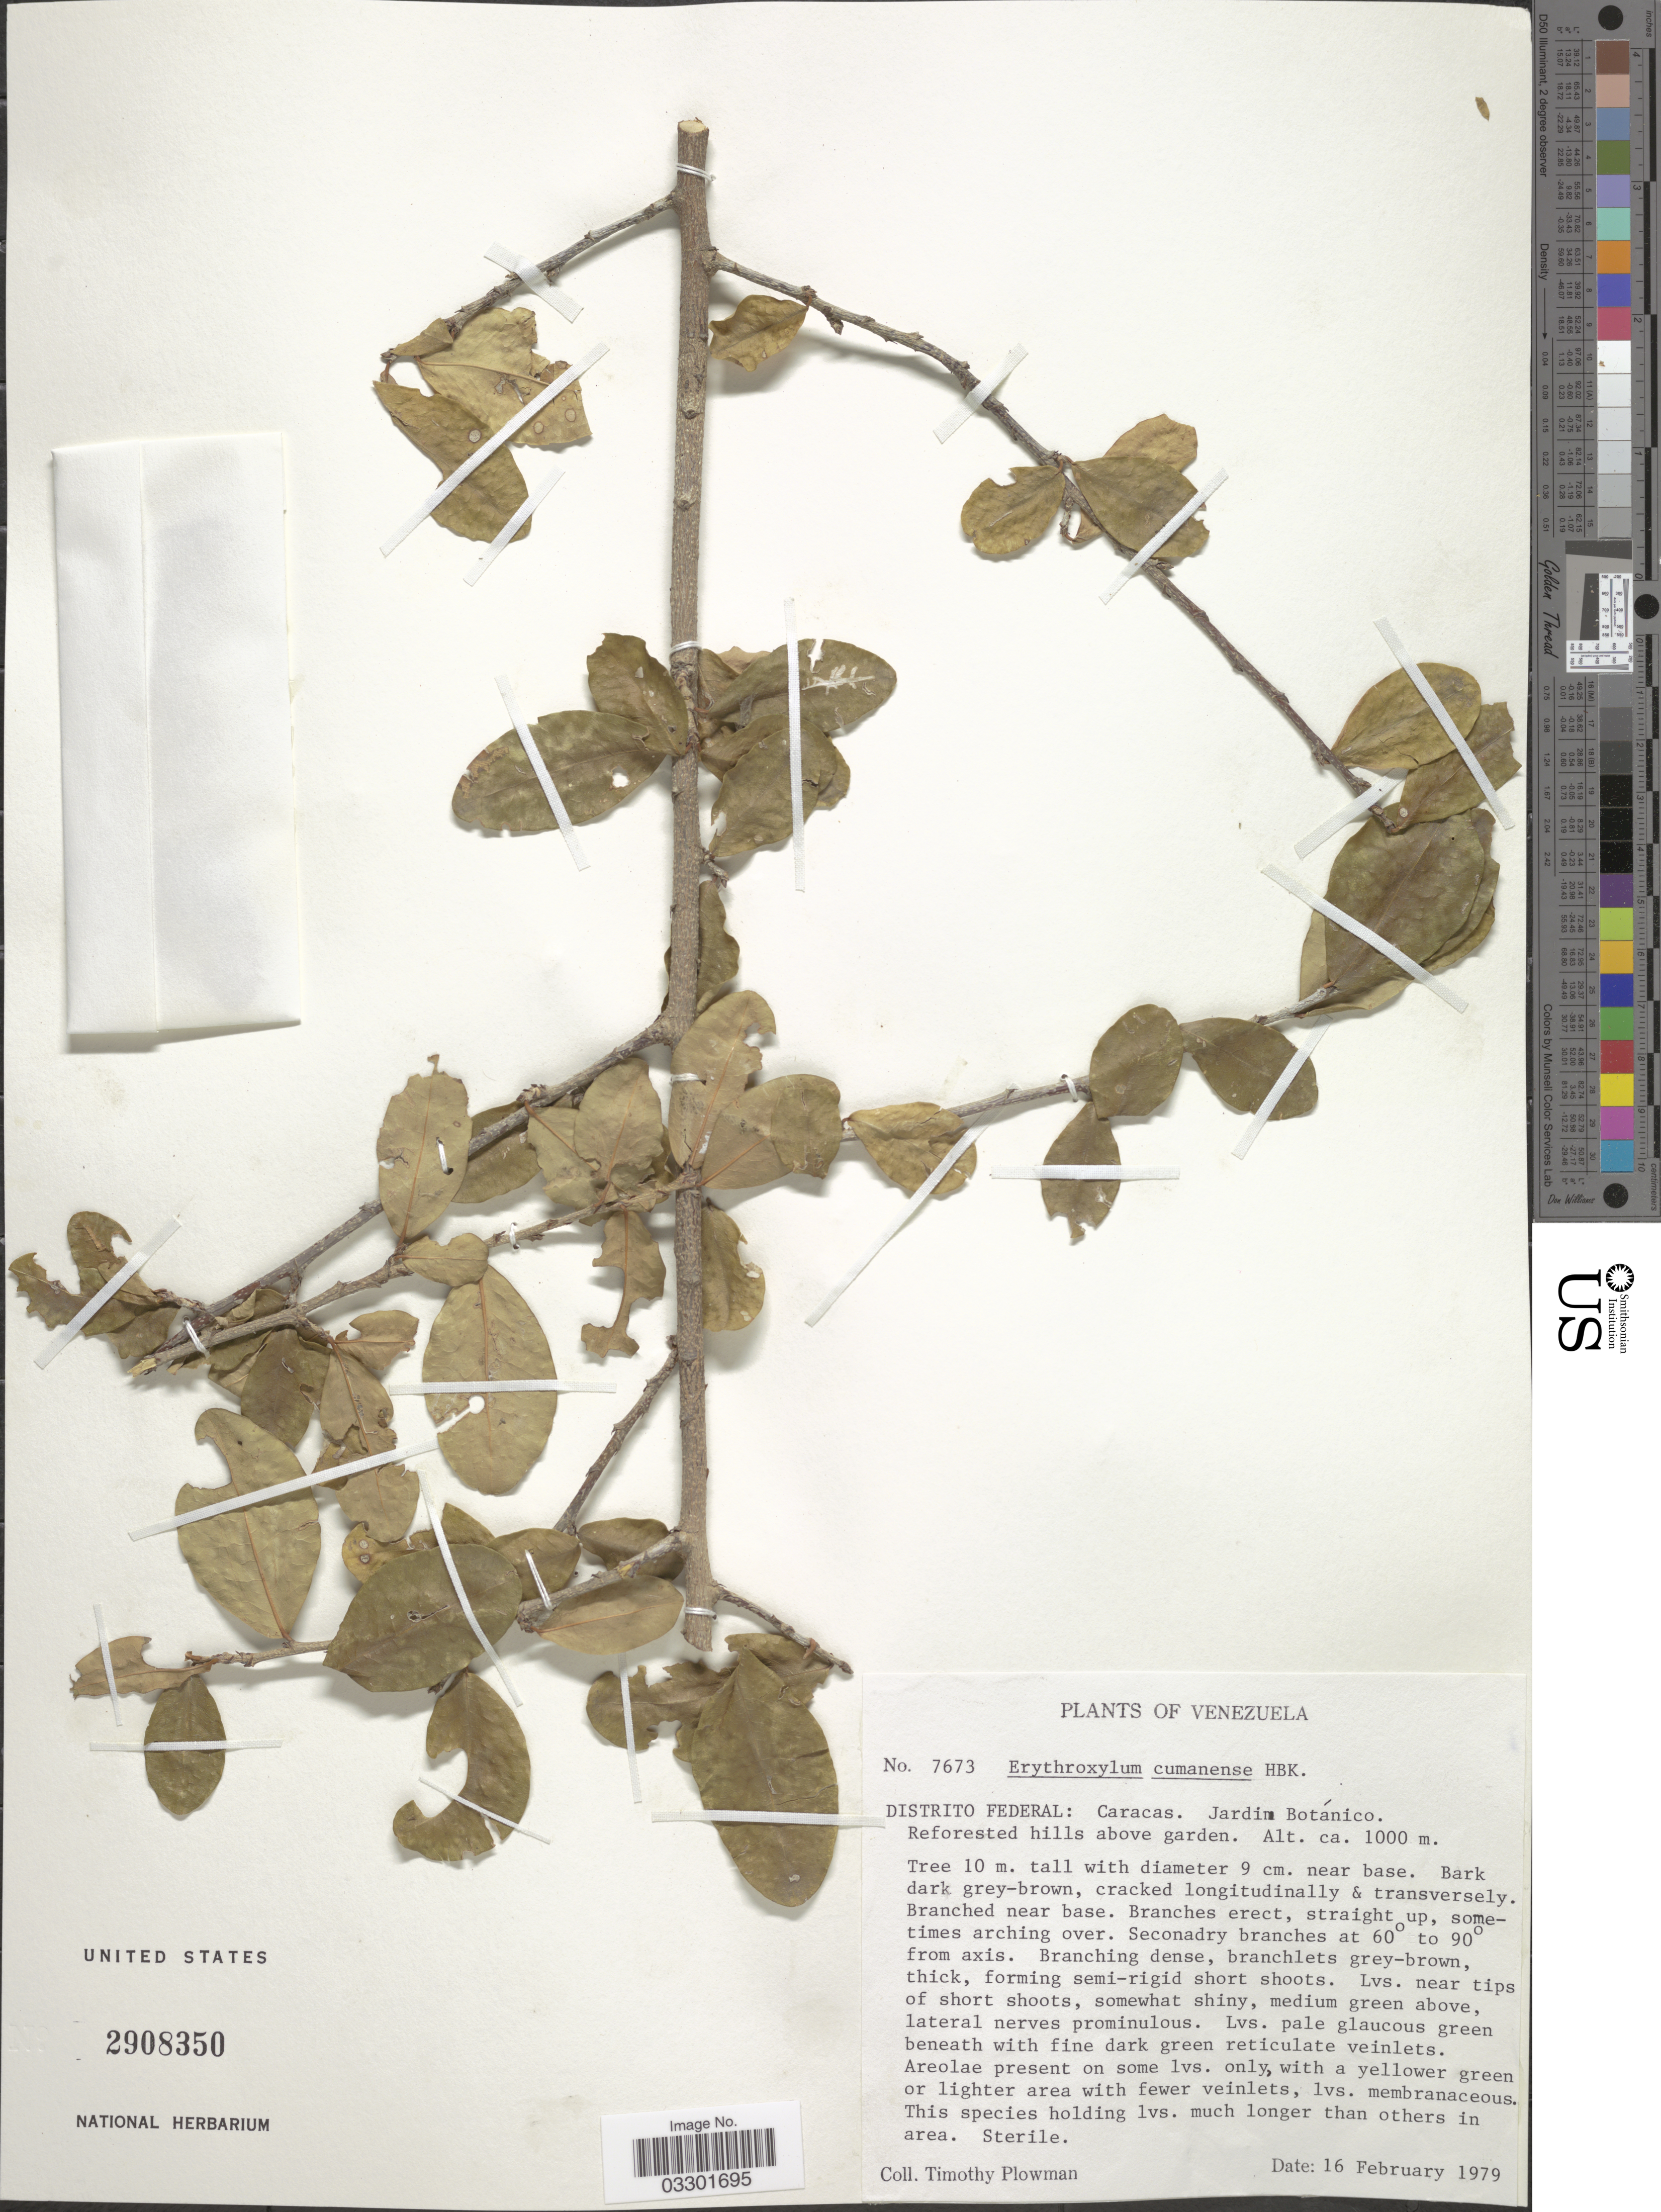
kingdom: Plantae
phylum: Tracheophyta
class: Magnoliopsida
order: Malpighiales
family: Erythroxylaceae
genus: Erythroxylum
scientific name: Erythroxylum cumanense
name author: Kunth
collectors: T. Plowman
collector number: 7673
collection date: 1979-02-16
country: Venezuela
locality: Distrito Federal: Caracas. Jardin Botánico.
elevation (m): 1000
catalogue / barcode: US 2908350